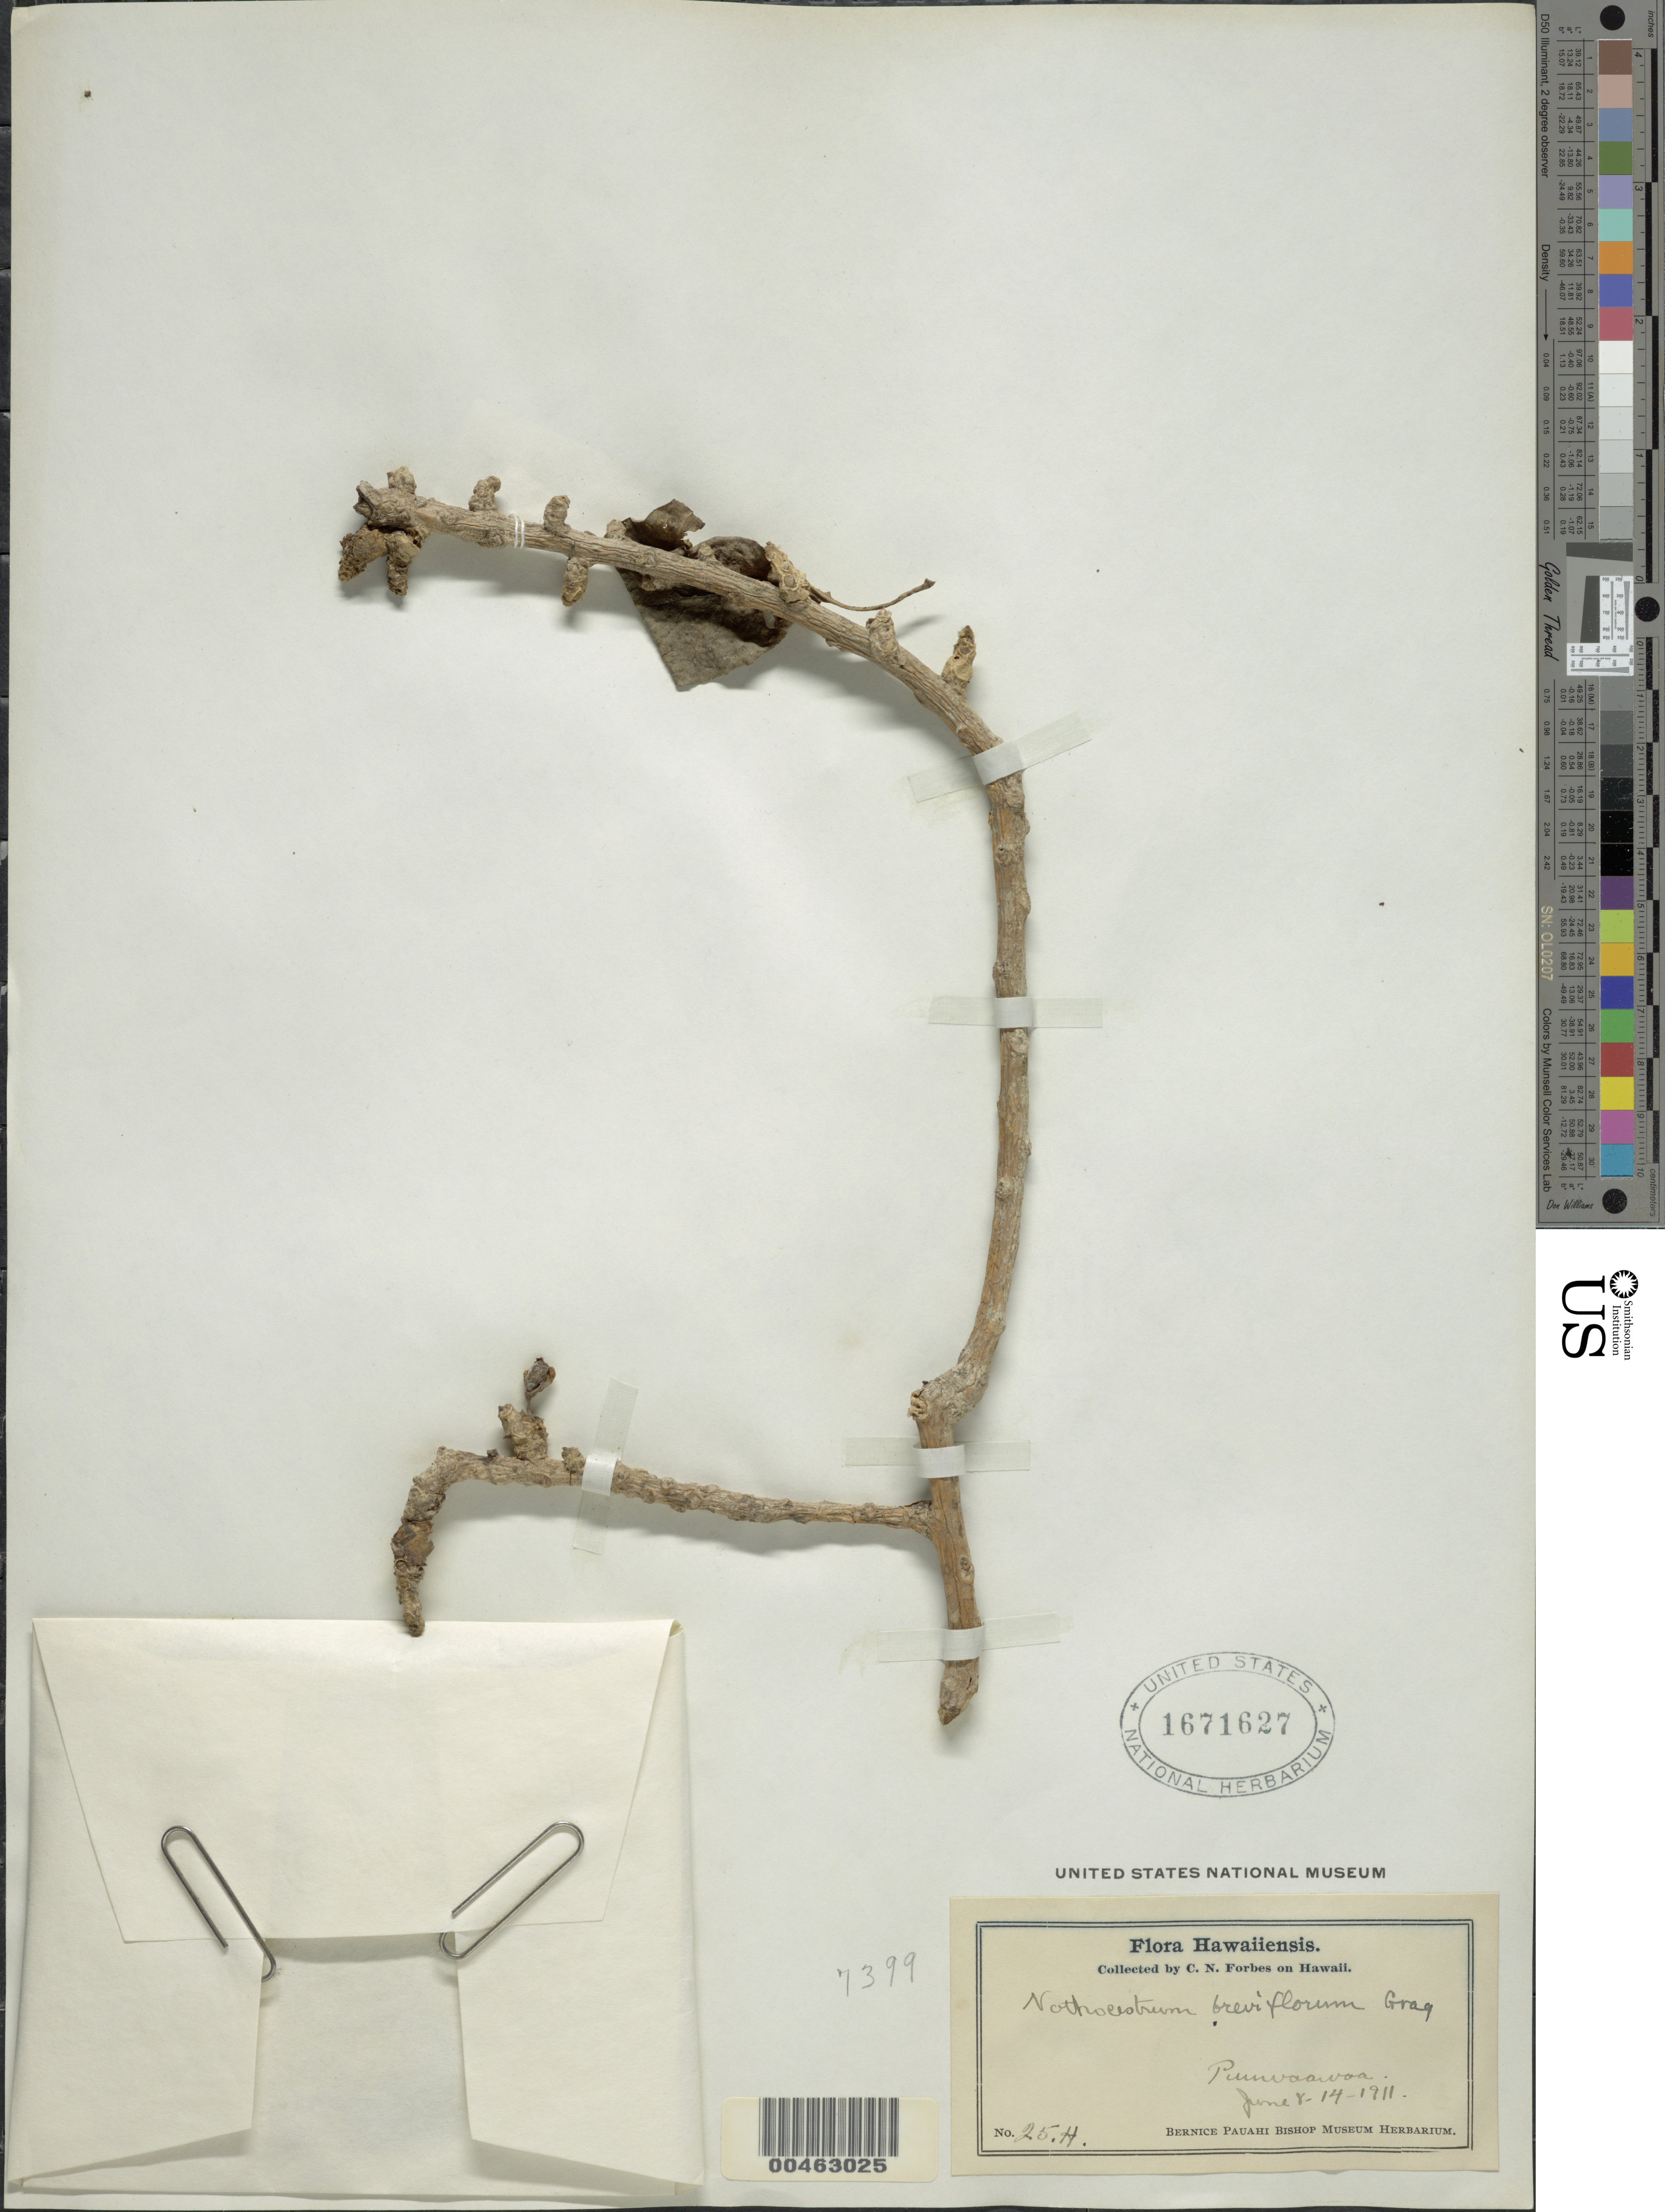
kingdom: Plantae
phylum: Tracheophyta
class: Magnoliopsida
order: Solanales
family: Solanaceae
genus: Nothocestrum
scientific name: Nothocestrum breviflorum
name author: A. Gray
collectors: C. N. Forbes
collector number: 25.H.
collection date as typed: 8 Jun 1911 to 14 Jun 1911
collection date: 1911-06-08/1911-06-14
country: United States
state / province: Hawaii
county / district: Hawaii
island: Hawaii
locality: Puuwaawaa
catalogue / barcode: US 1671627